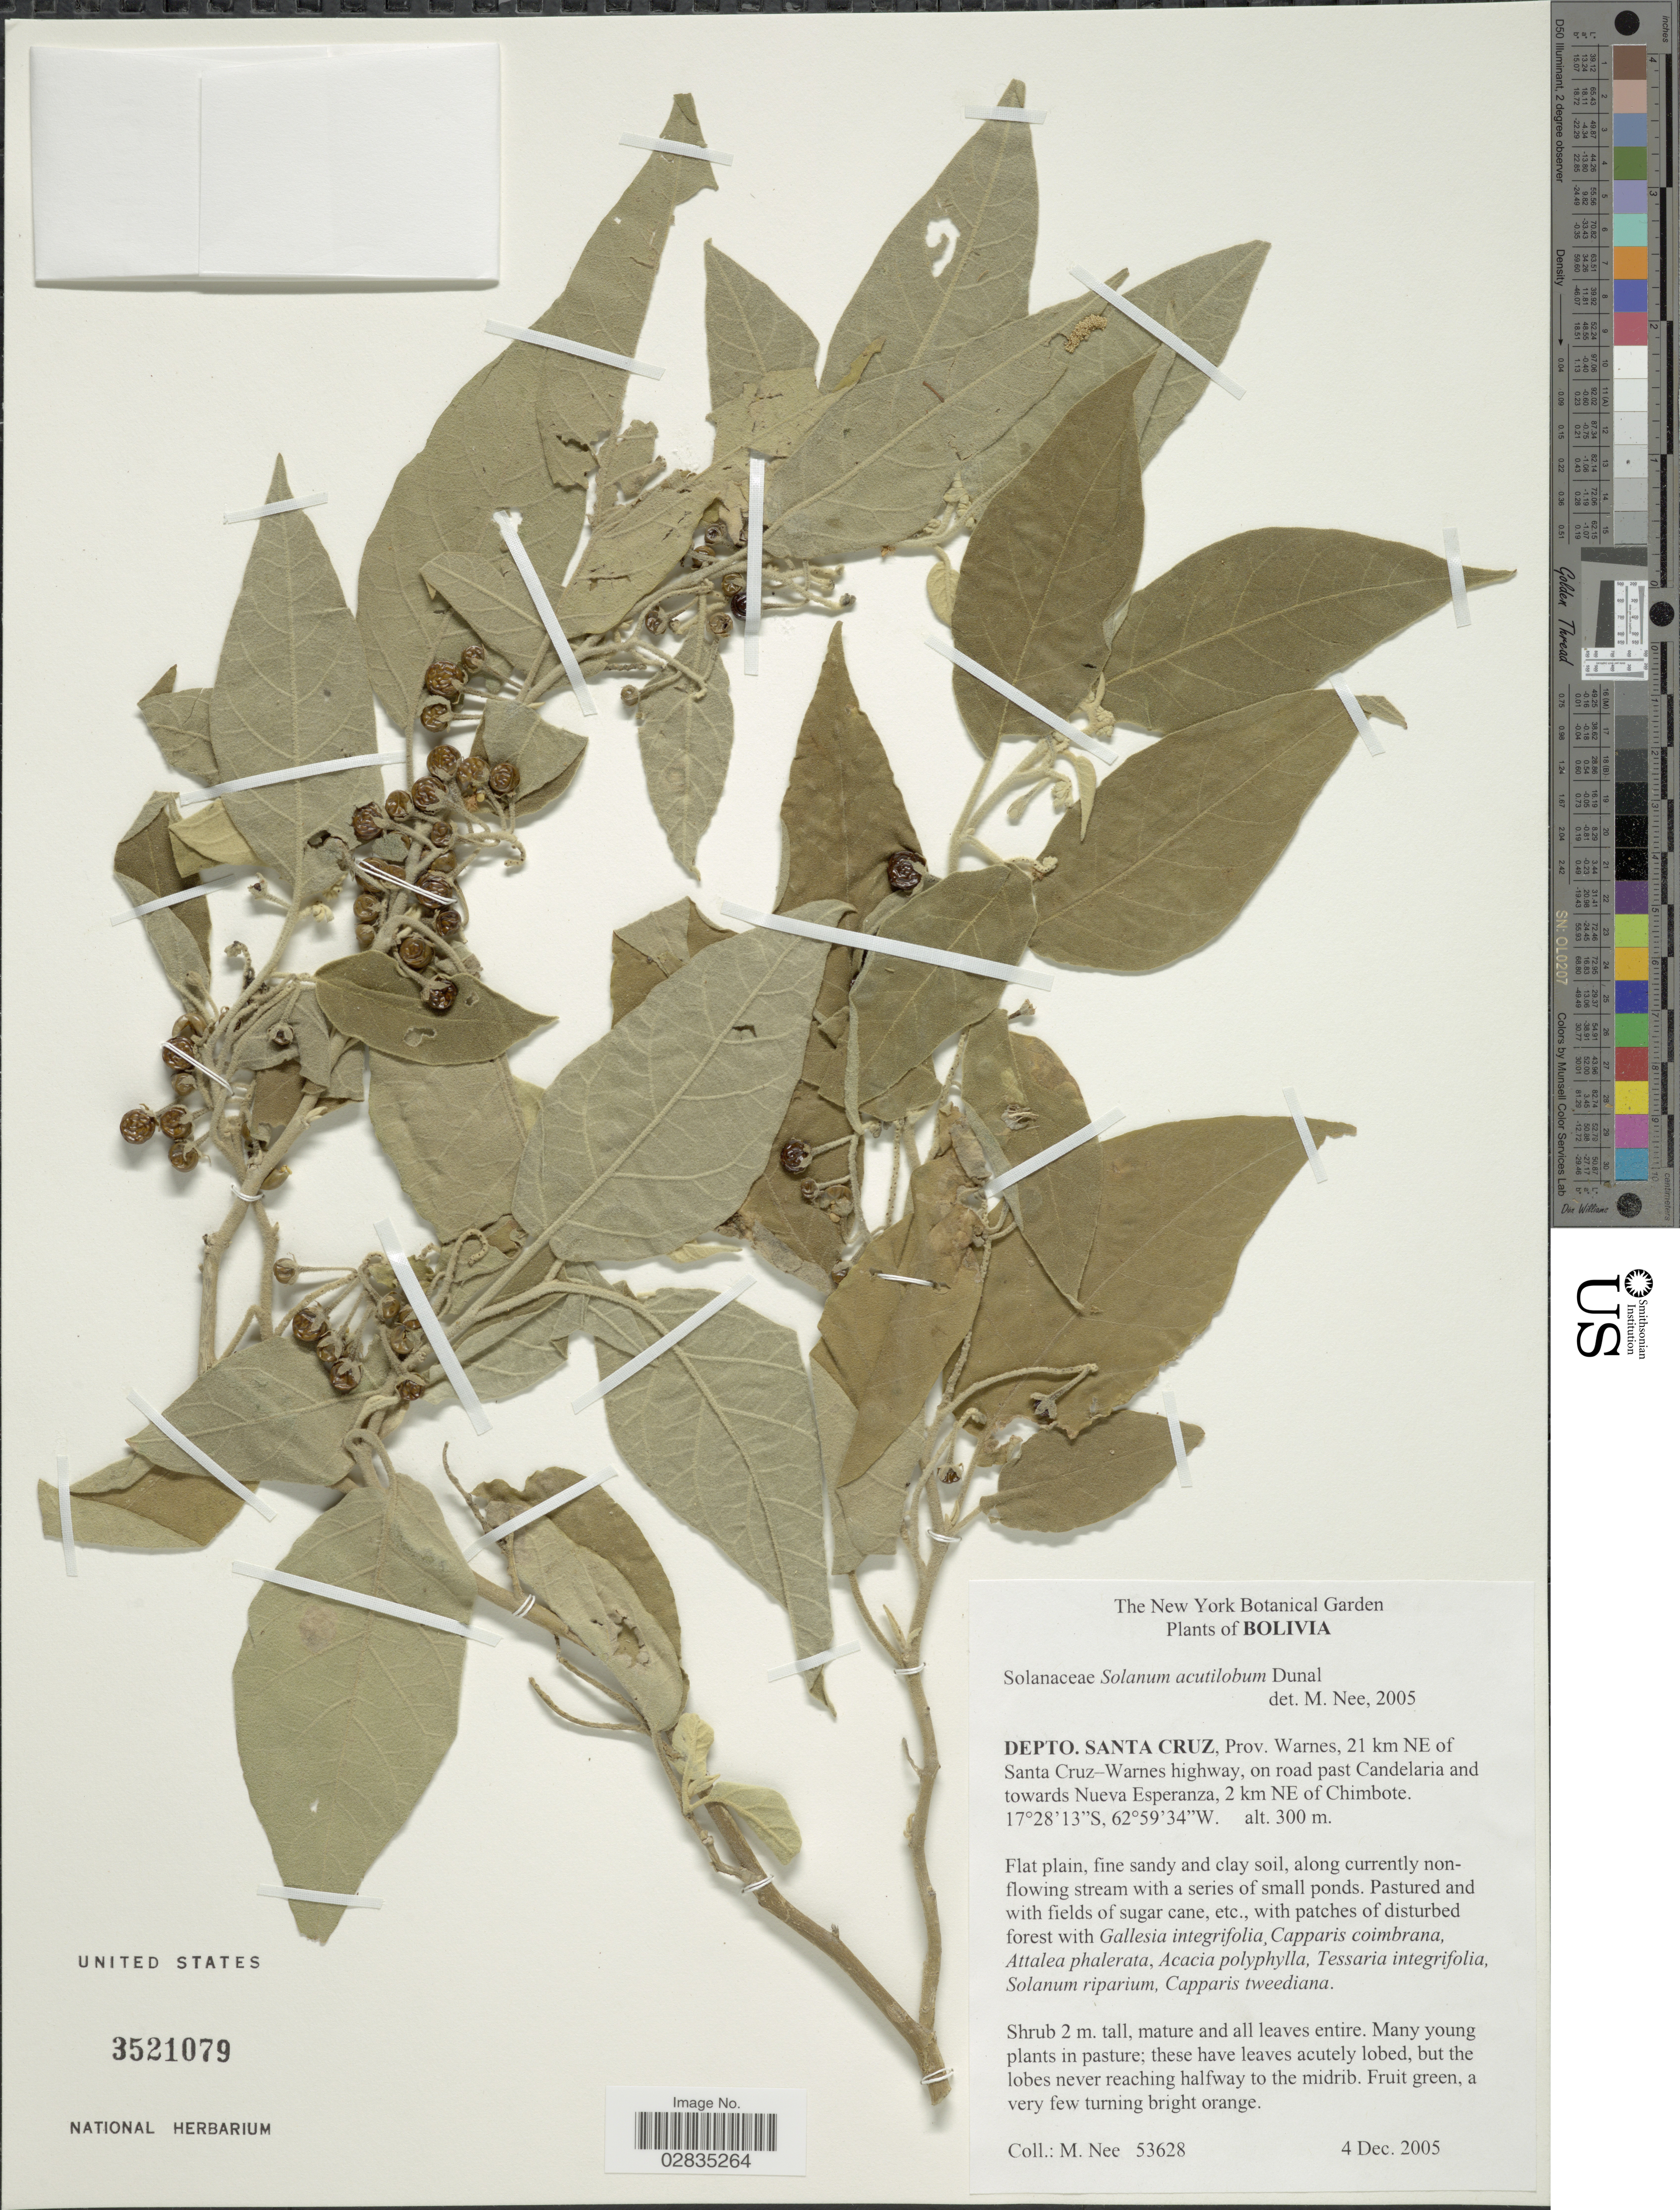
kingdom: Plantae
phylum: Tracheophyta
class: Magnoliopsida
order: Solanales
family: Solanaceae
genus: Solanum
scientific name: Solanum acutilobum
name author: Dunal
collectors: M. Nee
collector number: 53628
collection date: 2005-12-04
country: Bolivia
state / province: Santa Cruz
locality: Depto. Santa Cruz, Prov. Warnes, 21 km NE of Santa Cruz-Warnes highway, on road past Candelaria and towards Nueva Esperanza, 2 km NE of Chimbote.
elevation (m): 300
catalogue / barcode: US 3521079